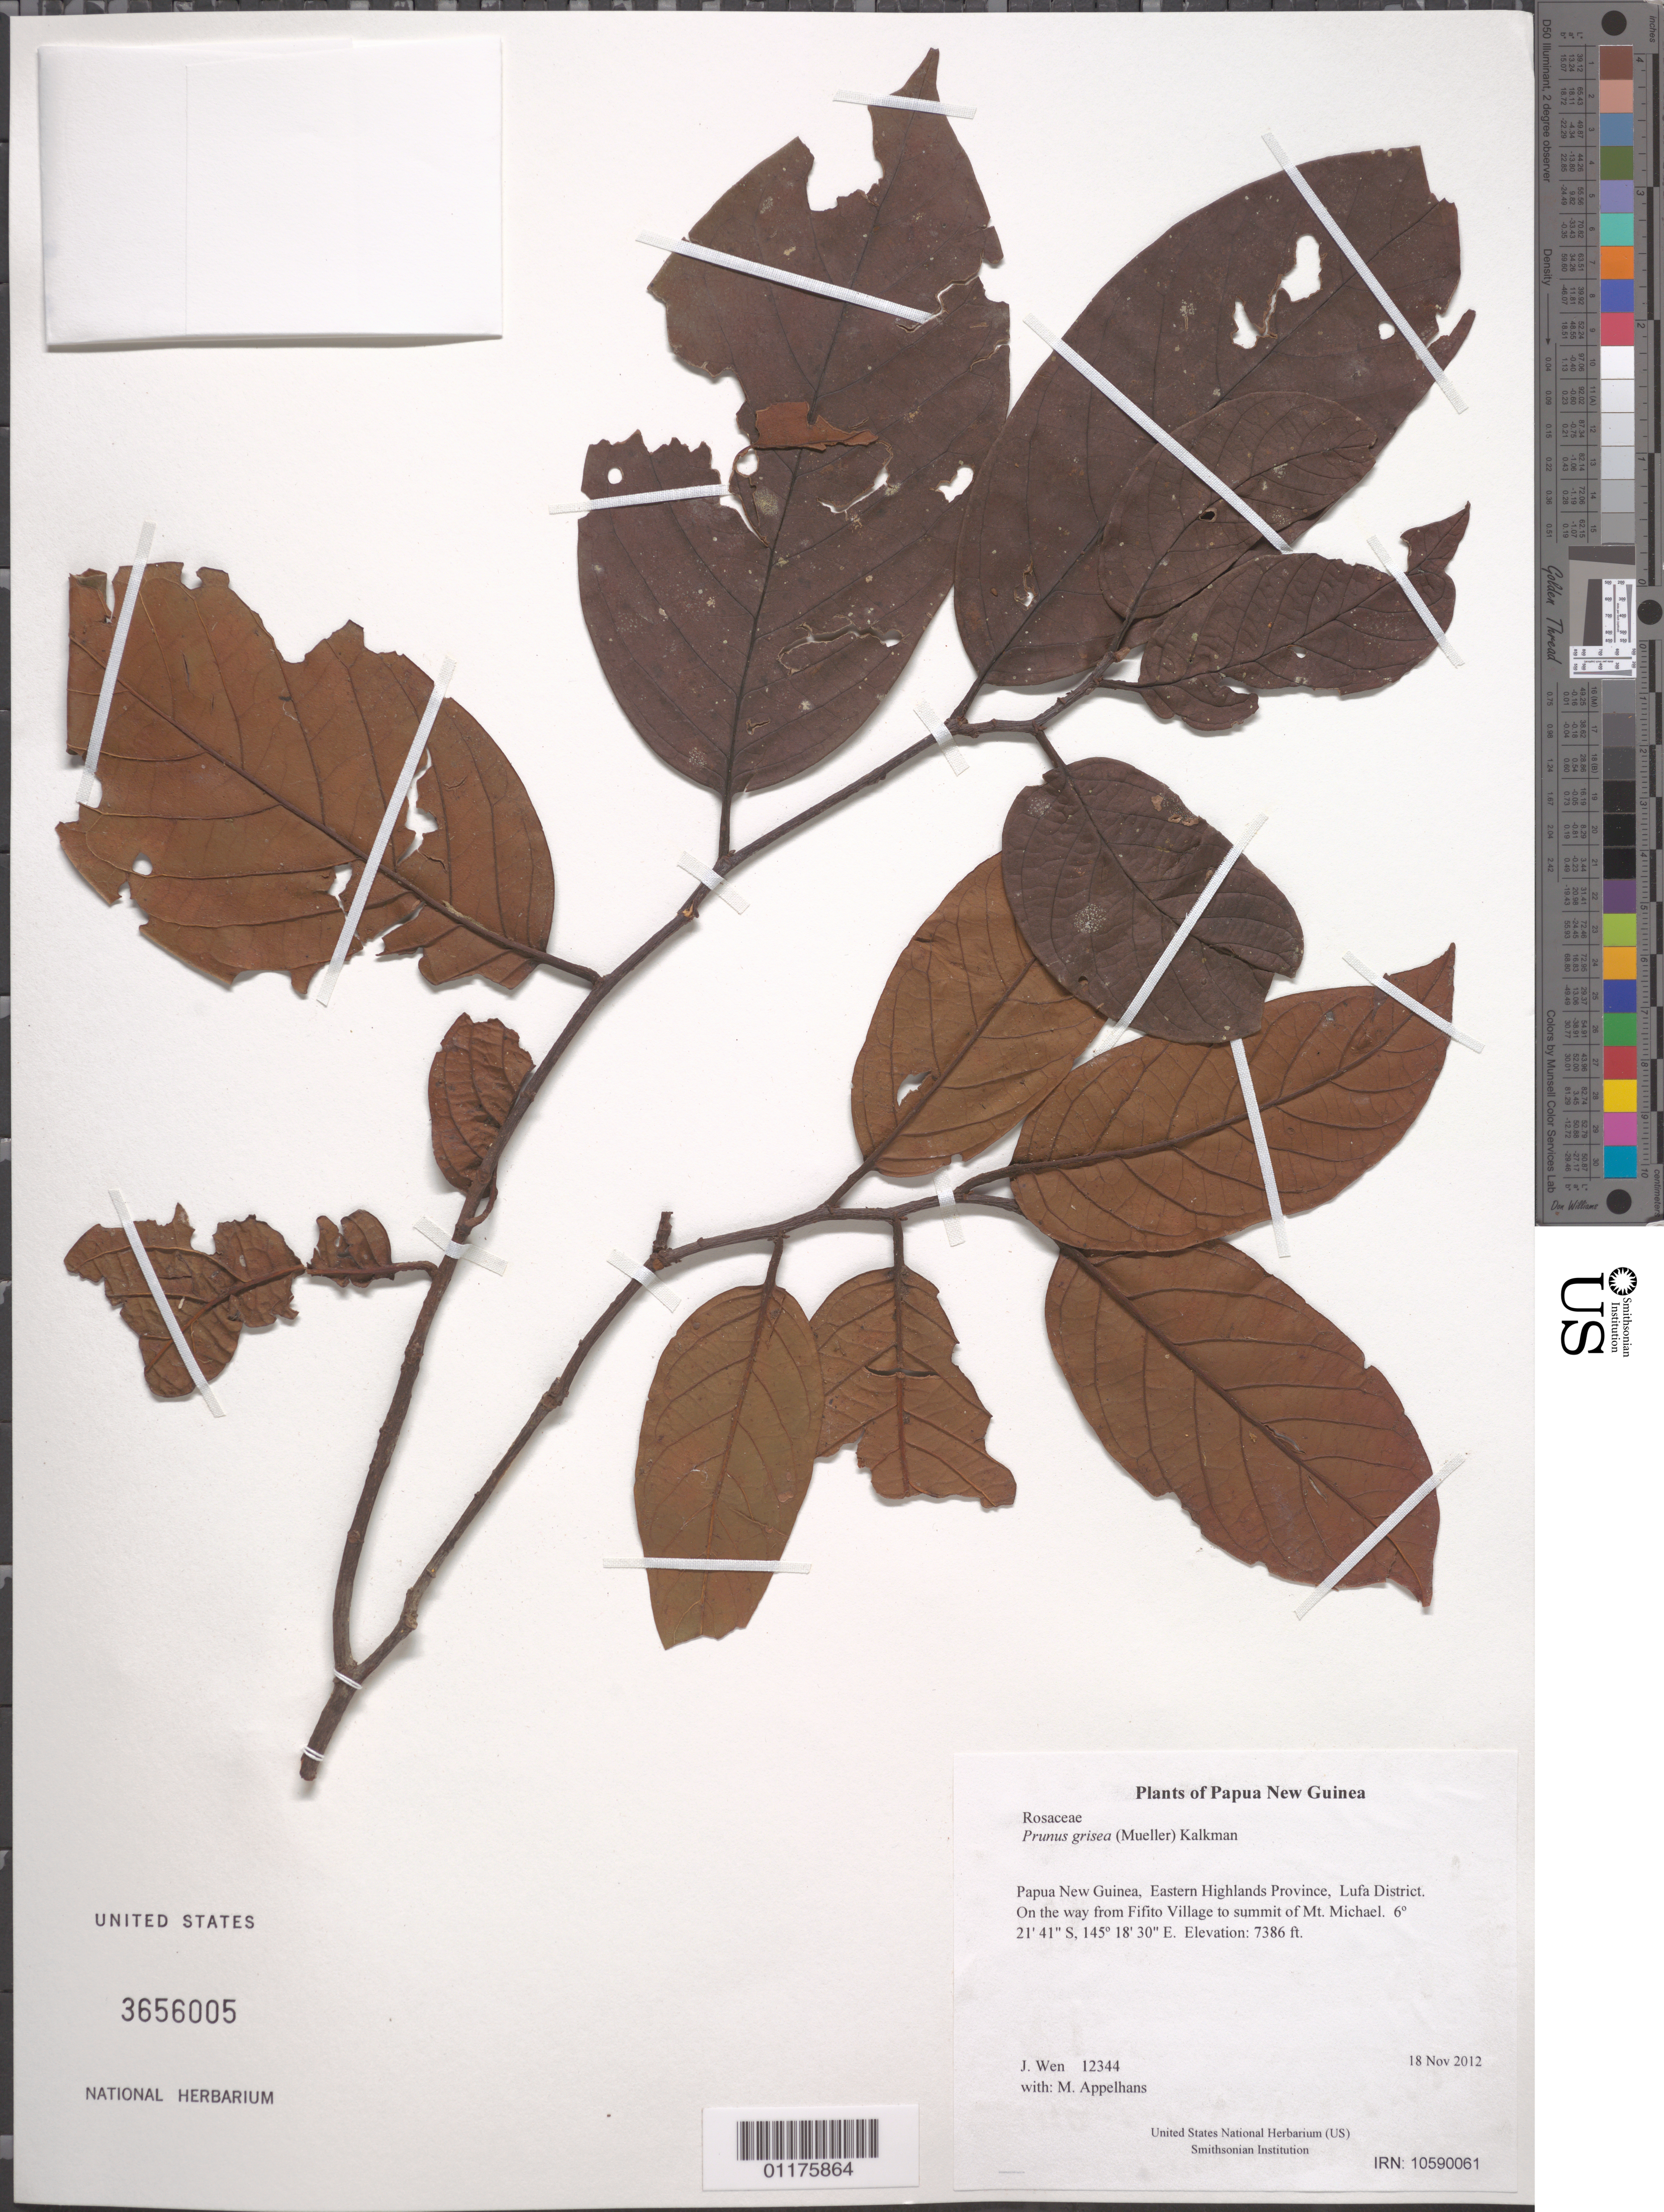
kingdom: Plantae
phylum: Tracheophyta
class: Magnoliopsida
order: Rosales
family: Rosaceae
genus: Prunus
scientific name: Prunus grisea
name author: (Blume ex K. Müller) Kalkman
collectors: M. Appelhans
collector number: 12344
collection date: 2012-11-18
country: Papua New Guinea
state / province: Eastern Highlands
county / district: Lufa District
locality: On the way from Fifito Village to summit of Mt. Michael.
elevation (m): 2251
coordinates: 06 21.687 S, 145 18.510 E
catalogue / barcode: US 3656005